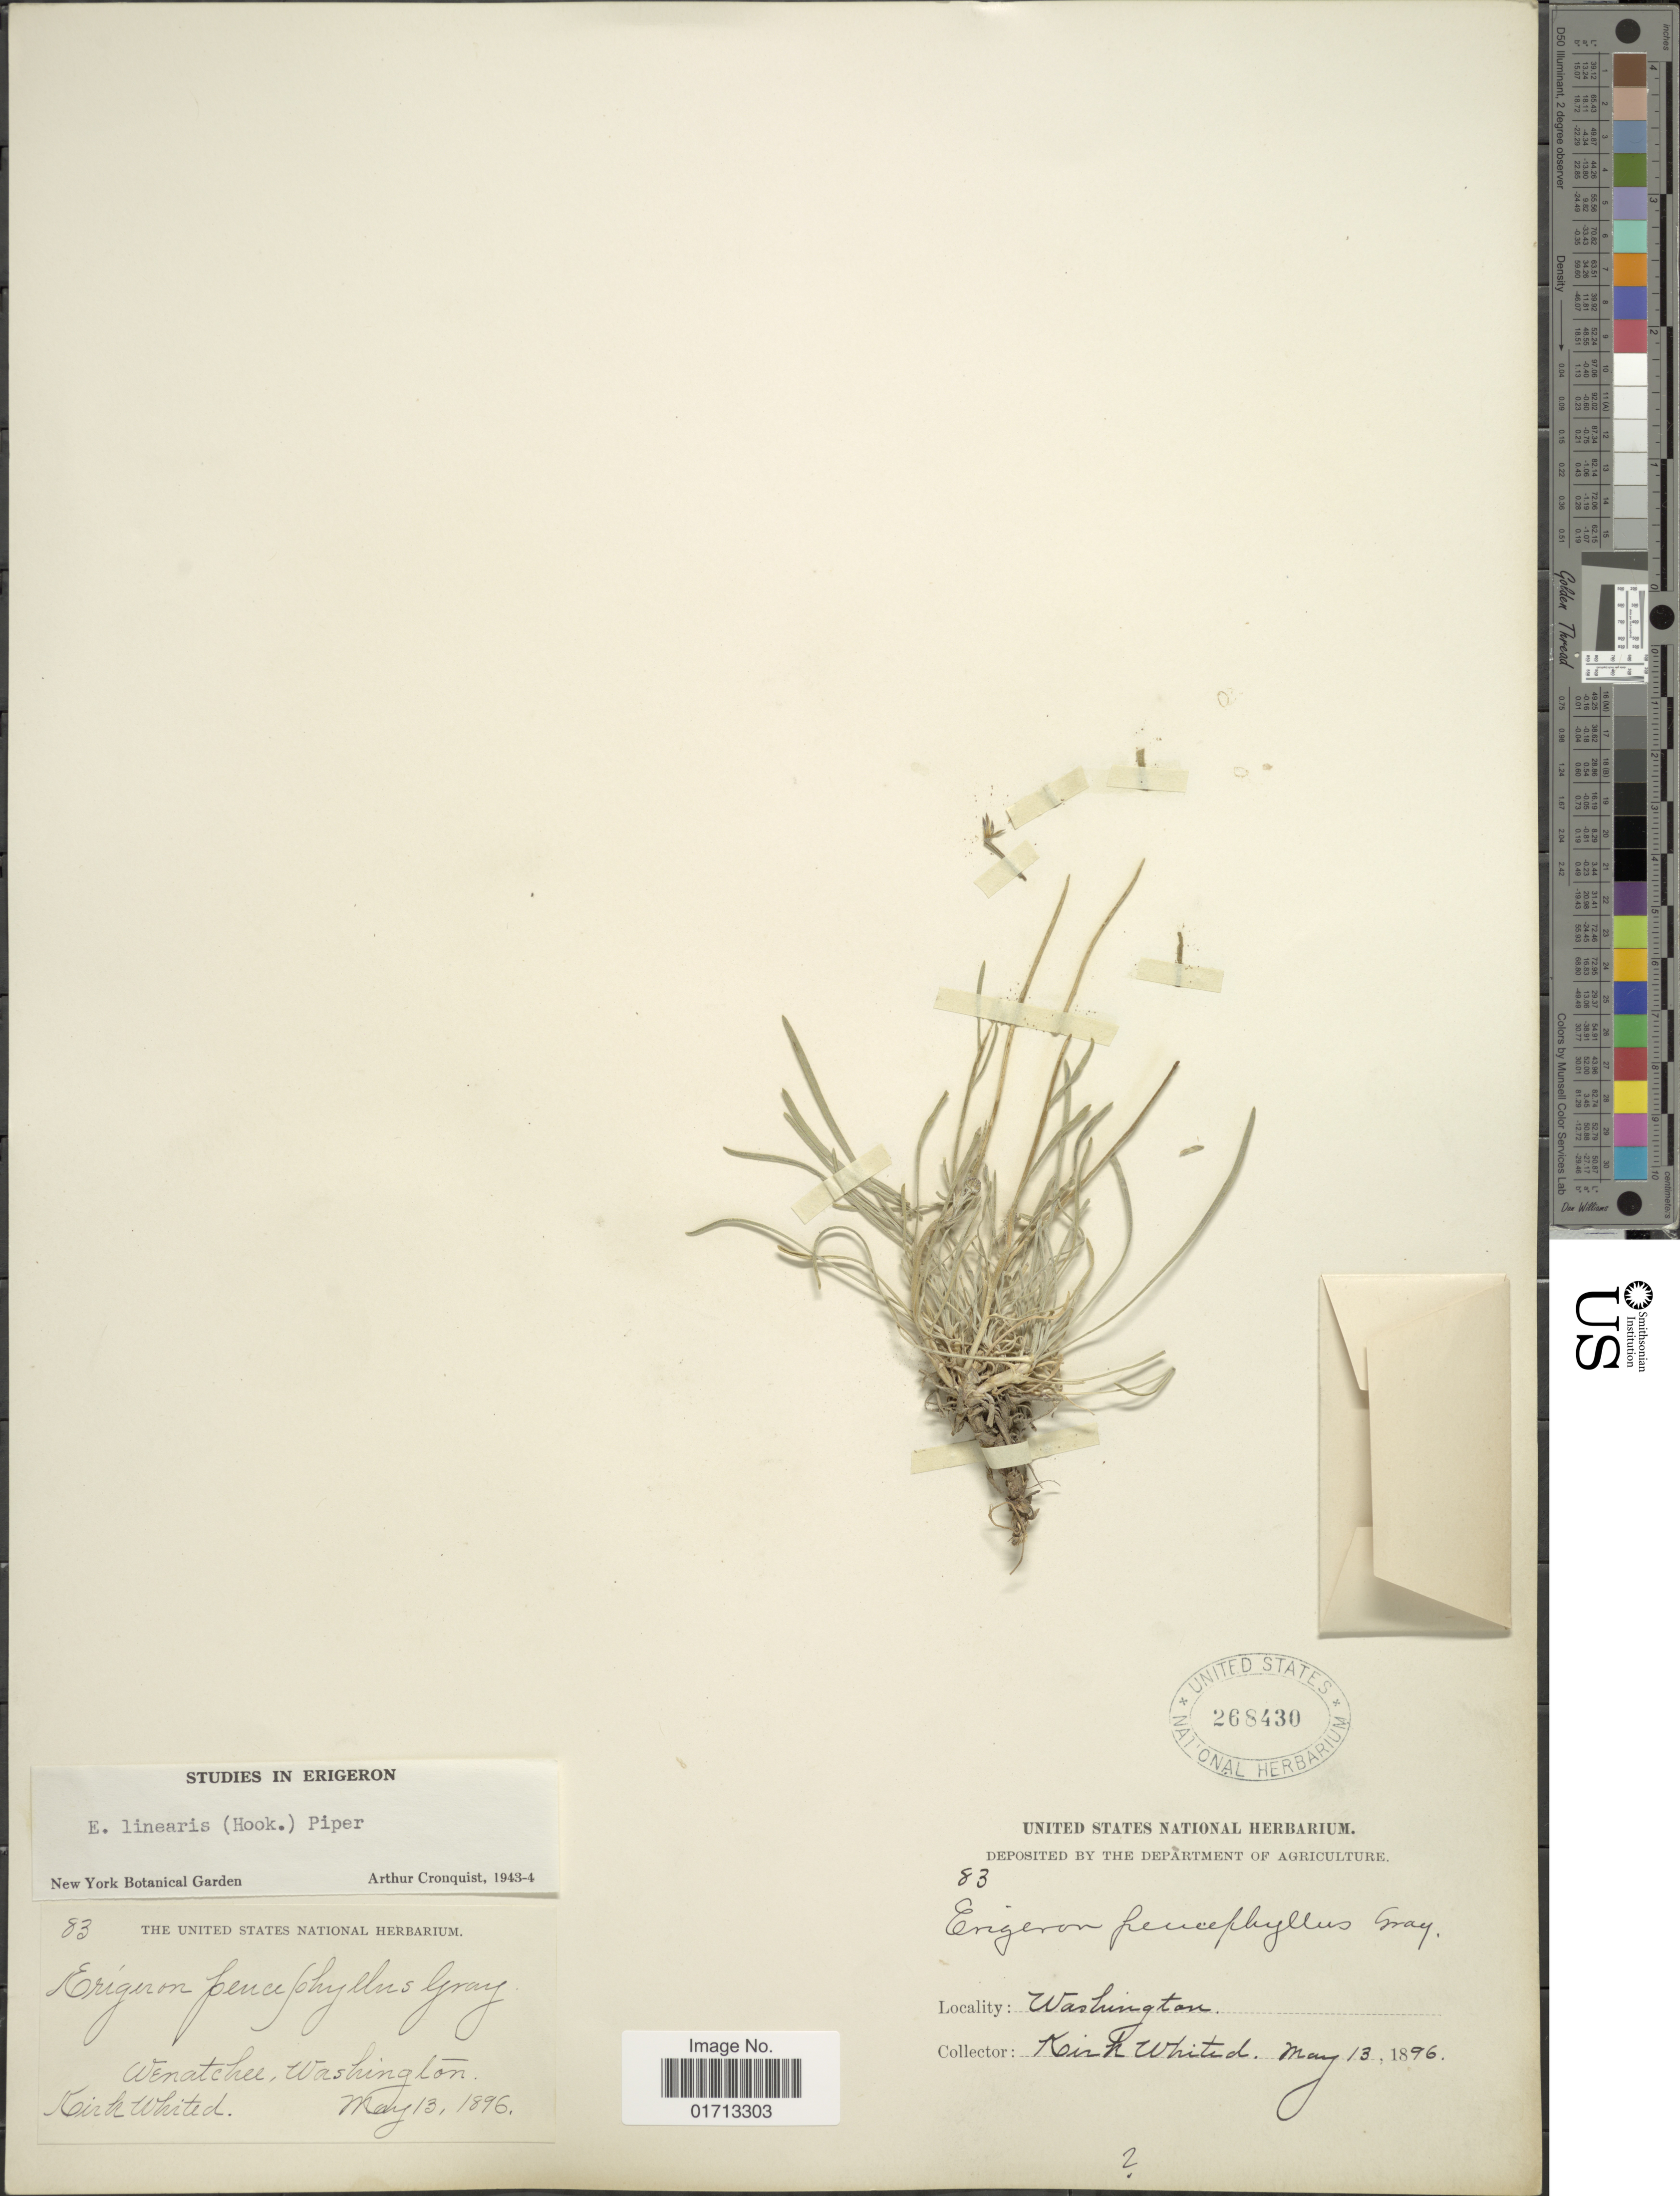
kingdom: Plantae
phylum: Tracheophyta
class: Magnoliopsida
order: Asterales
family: Asteraceae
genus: Erigeron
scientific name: Erigeron linearis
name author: (Hook.) Piper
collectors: K. Whited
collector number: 83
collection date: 1896-05-13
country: United States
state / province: Washington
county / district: Chelan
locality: Wenatchee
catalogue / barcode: US 268430